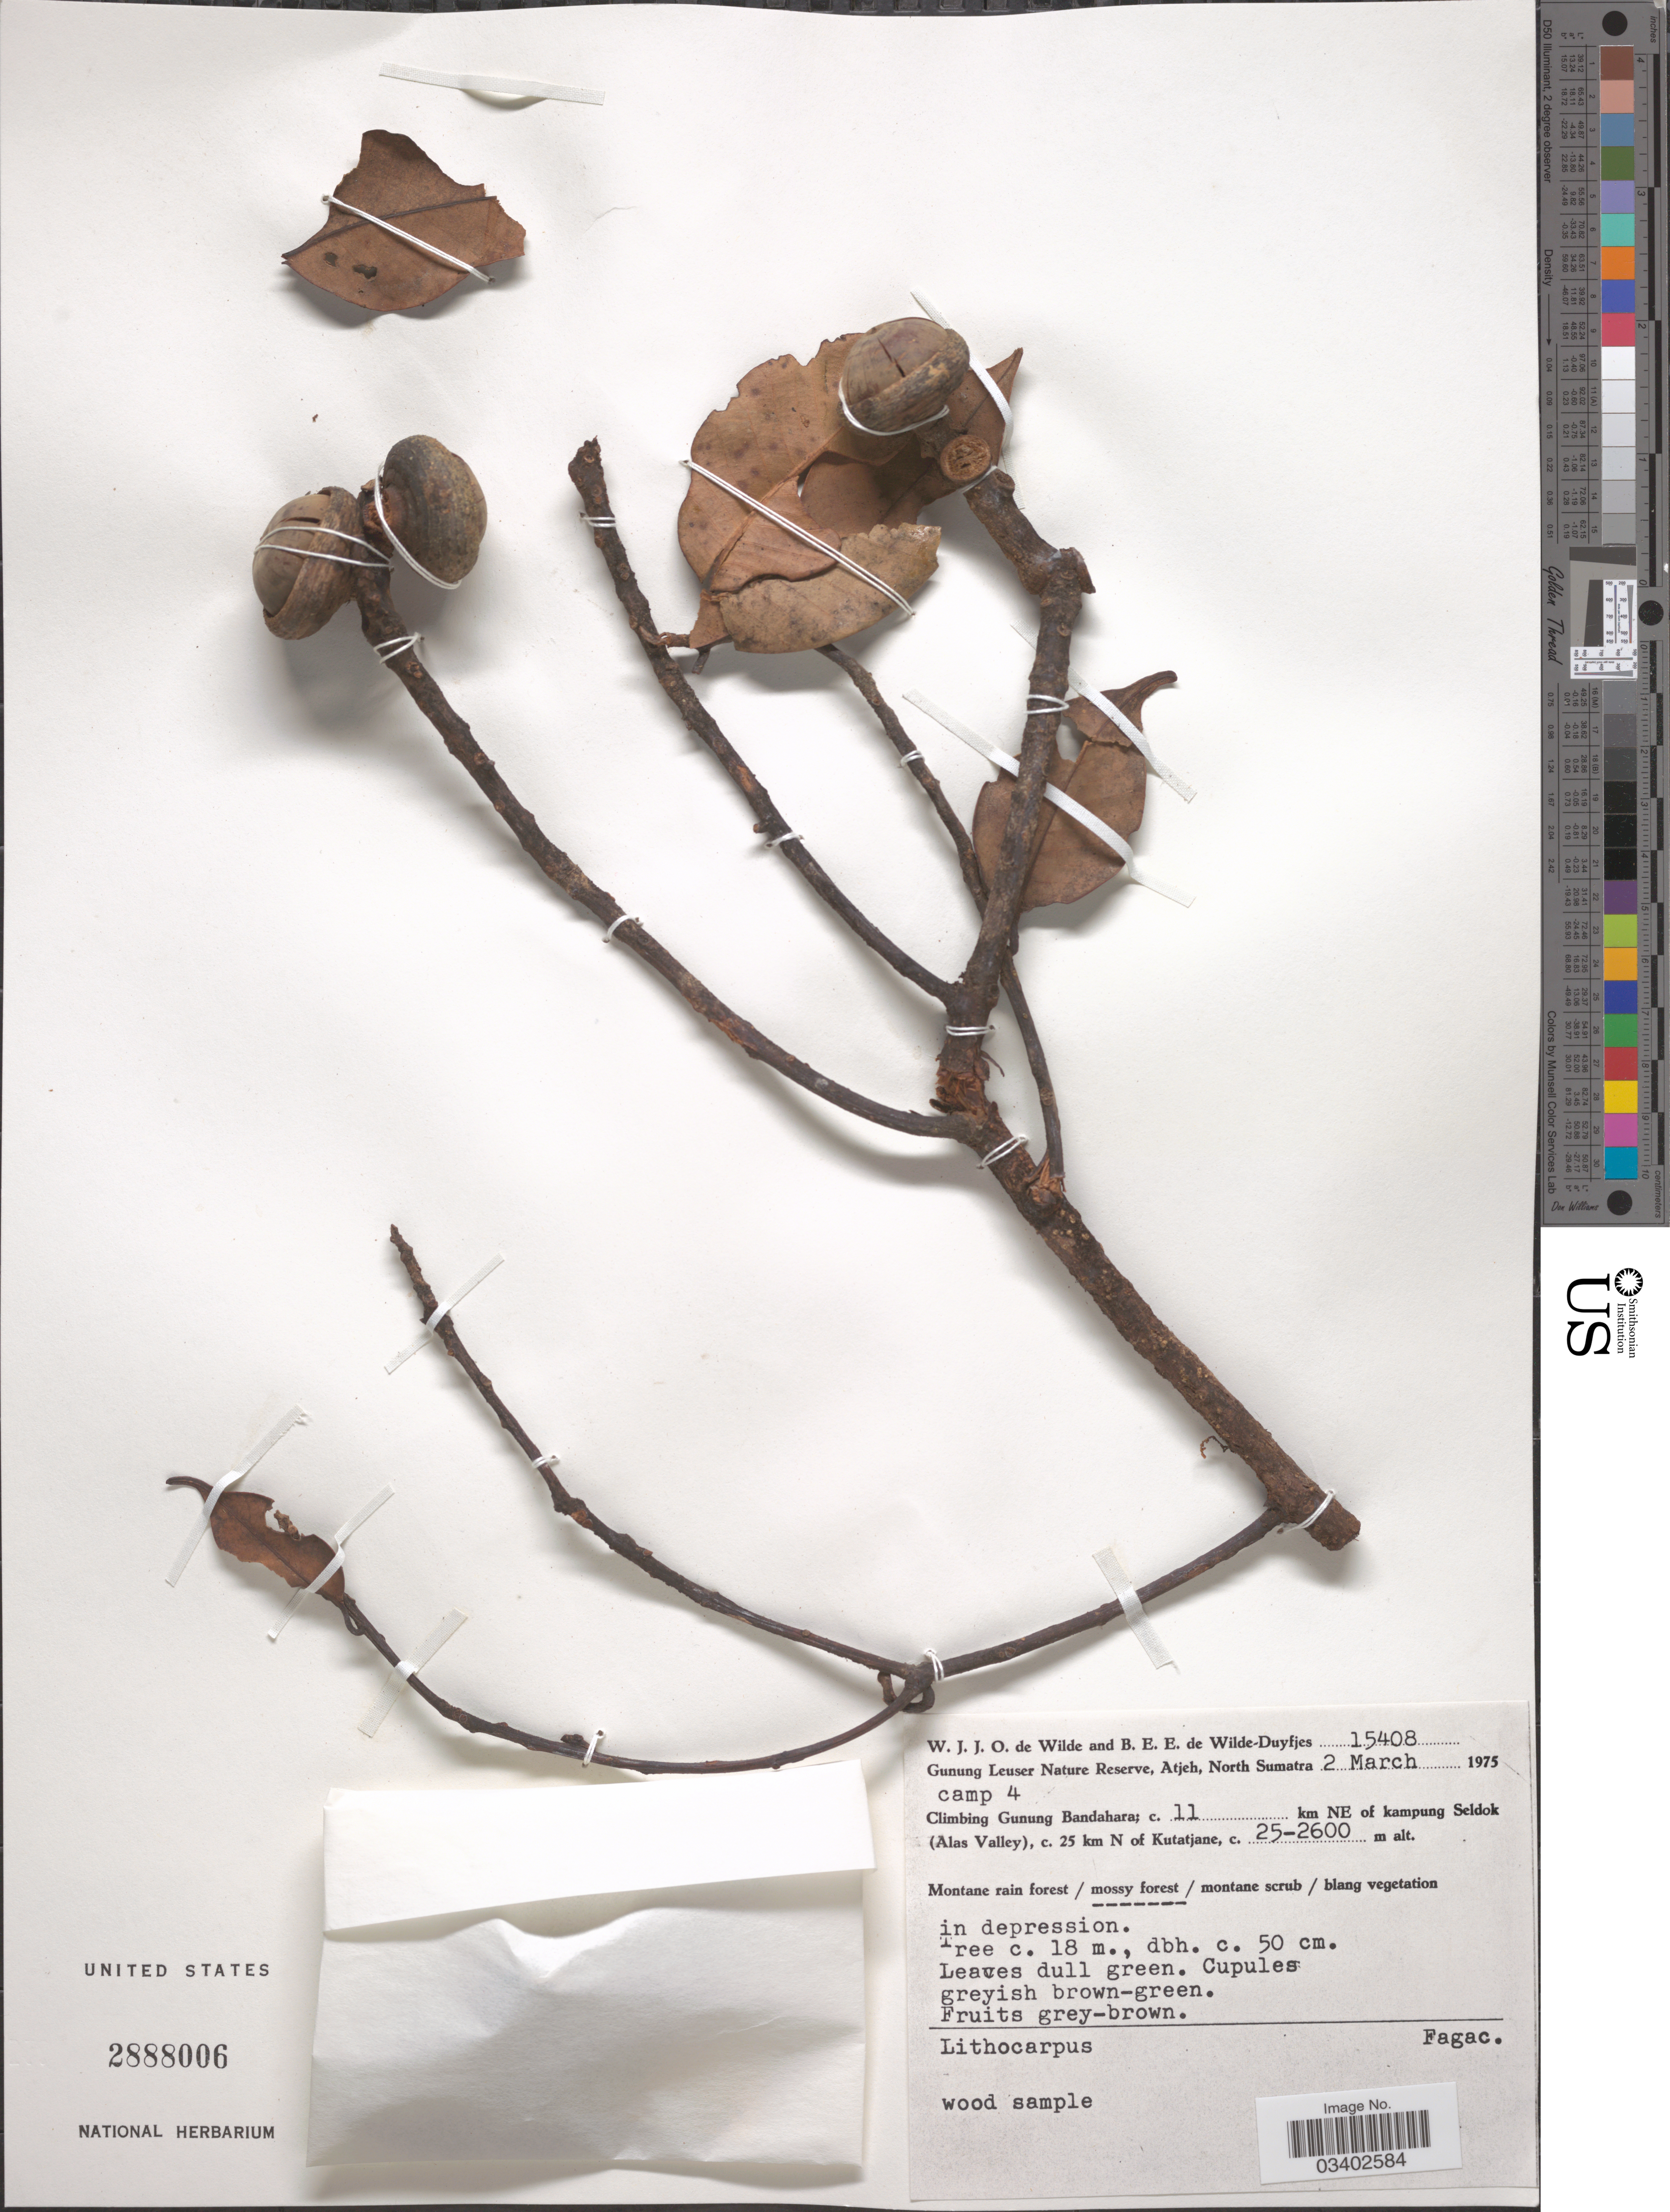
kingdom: Plantae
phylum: Tracheophyta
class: Magnoliopsida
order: Fagales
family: Fagaceae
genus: Lithocarpus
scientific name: Lithocarpus sp.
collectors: W. J. de Wilde & B. E. de Wilde-Duyfjes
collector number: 15408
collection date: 1975-03-02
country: Indonesia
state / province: Sumatra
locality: Gunung Leuser Nature Reserve, Atjeh, North Sumatra. Camp 4. Climbing Gunung Bandahara; c. 11 km NE of kampung Seldok (Alas Valley), c. 25 km N of Kutatjane.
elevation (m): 2500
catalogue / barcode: US 2888006